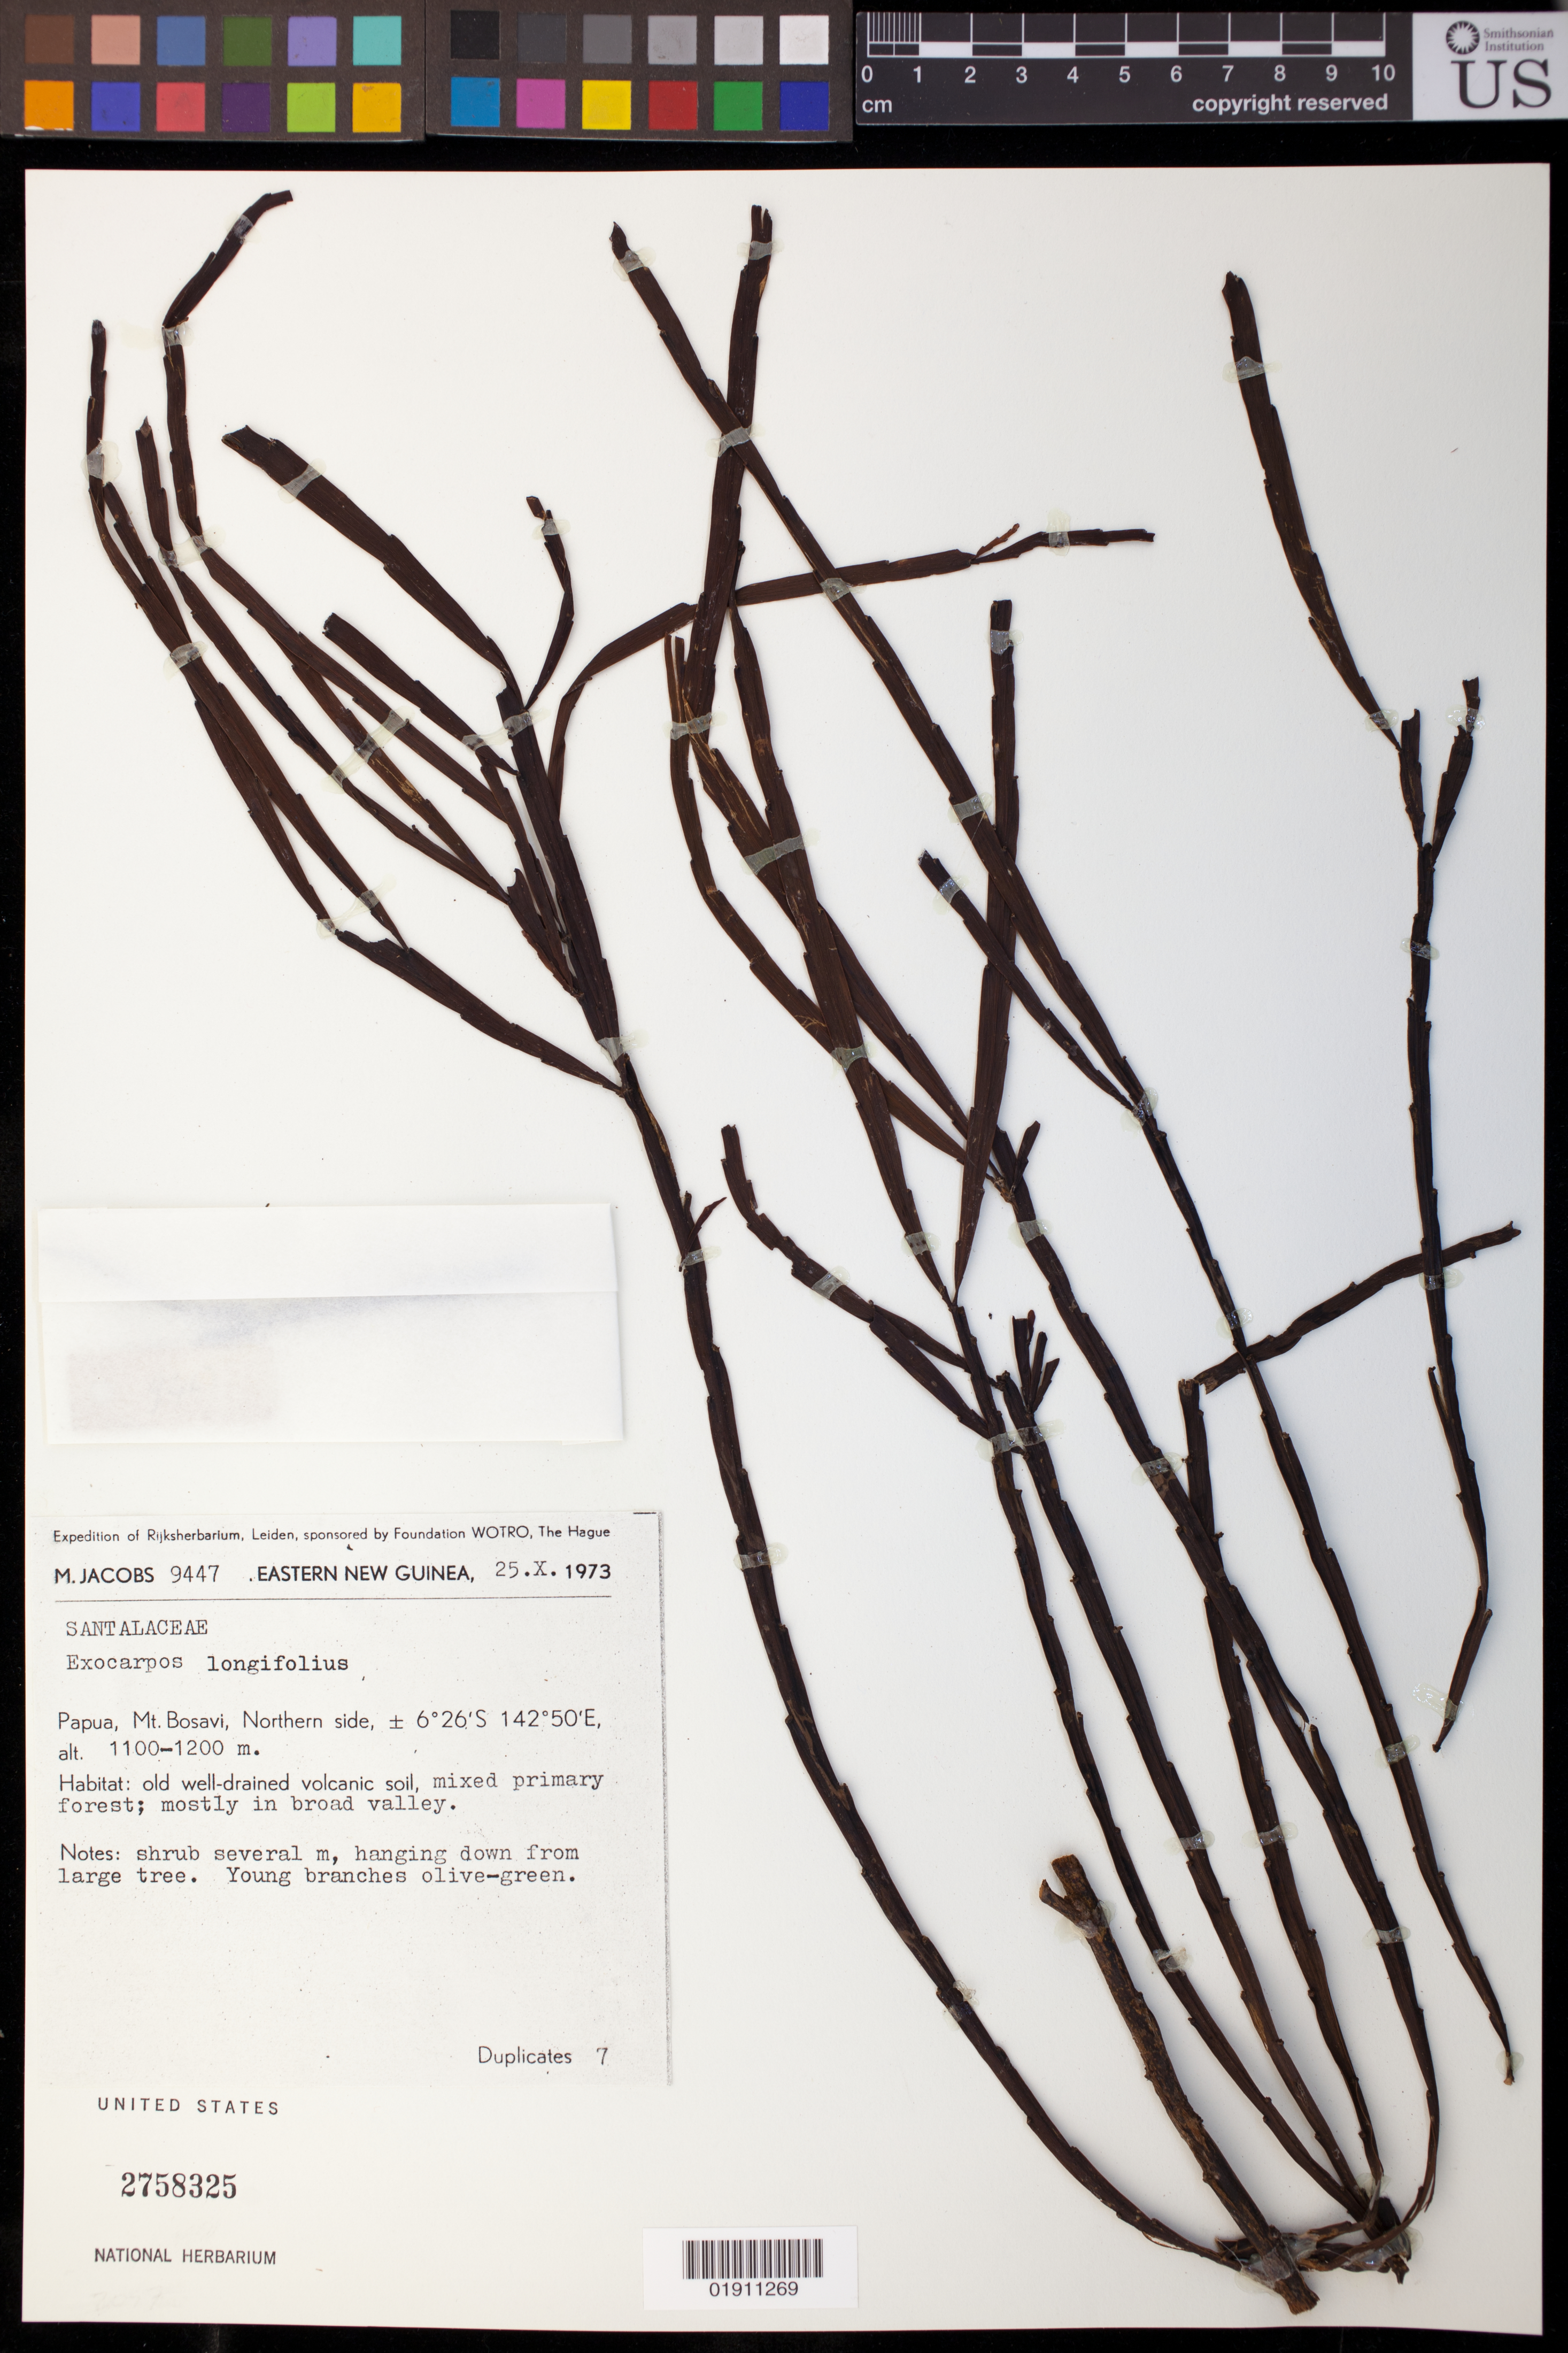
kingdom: Plantae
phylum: Tracheophyta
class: Magnoliopsida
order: Santalales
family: Santalaceae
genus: Exocarpos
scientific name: Exocarpos longifolius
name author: (L.) Endl.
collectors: M. Jacobs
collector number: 9447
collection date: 1973-10-25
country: Papua New Guinea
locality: Mount Bosavi, Northern Side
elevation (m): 1100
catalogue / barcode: US 2758325